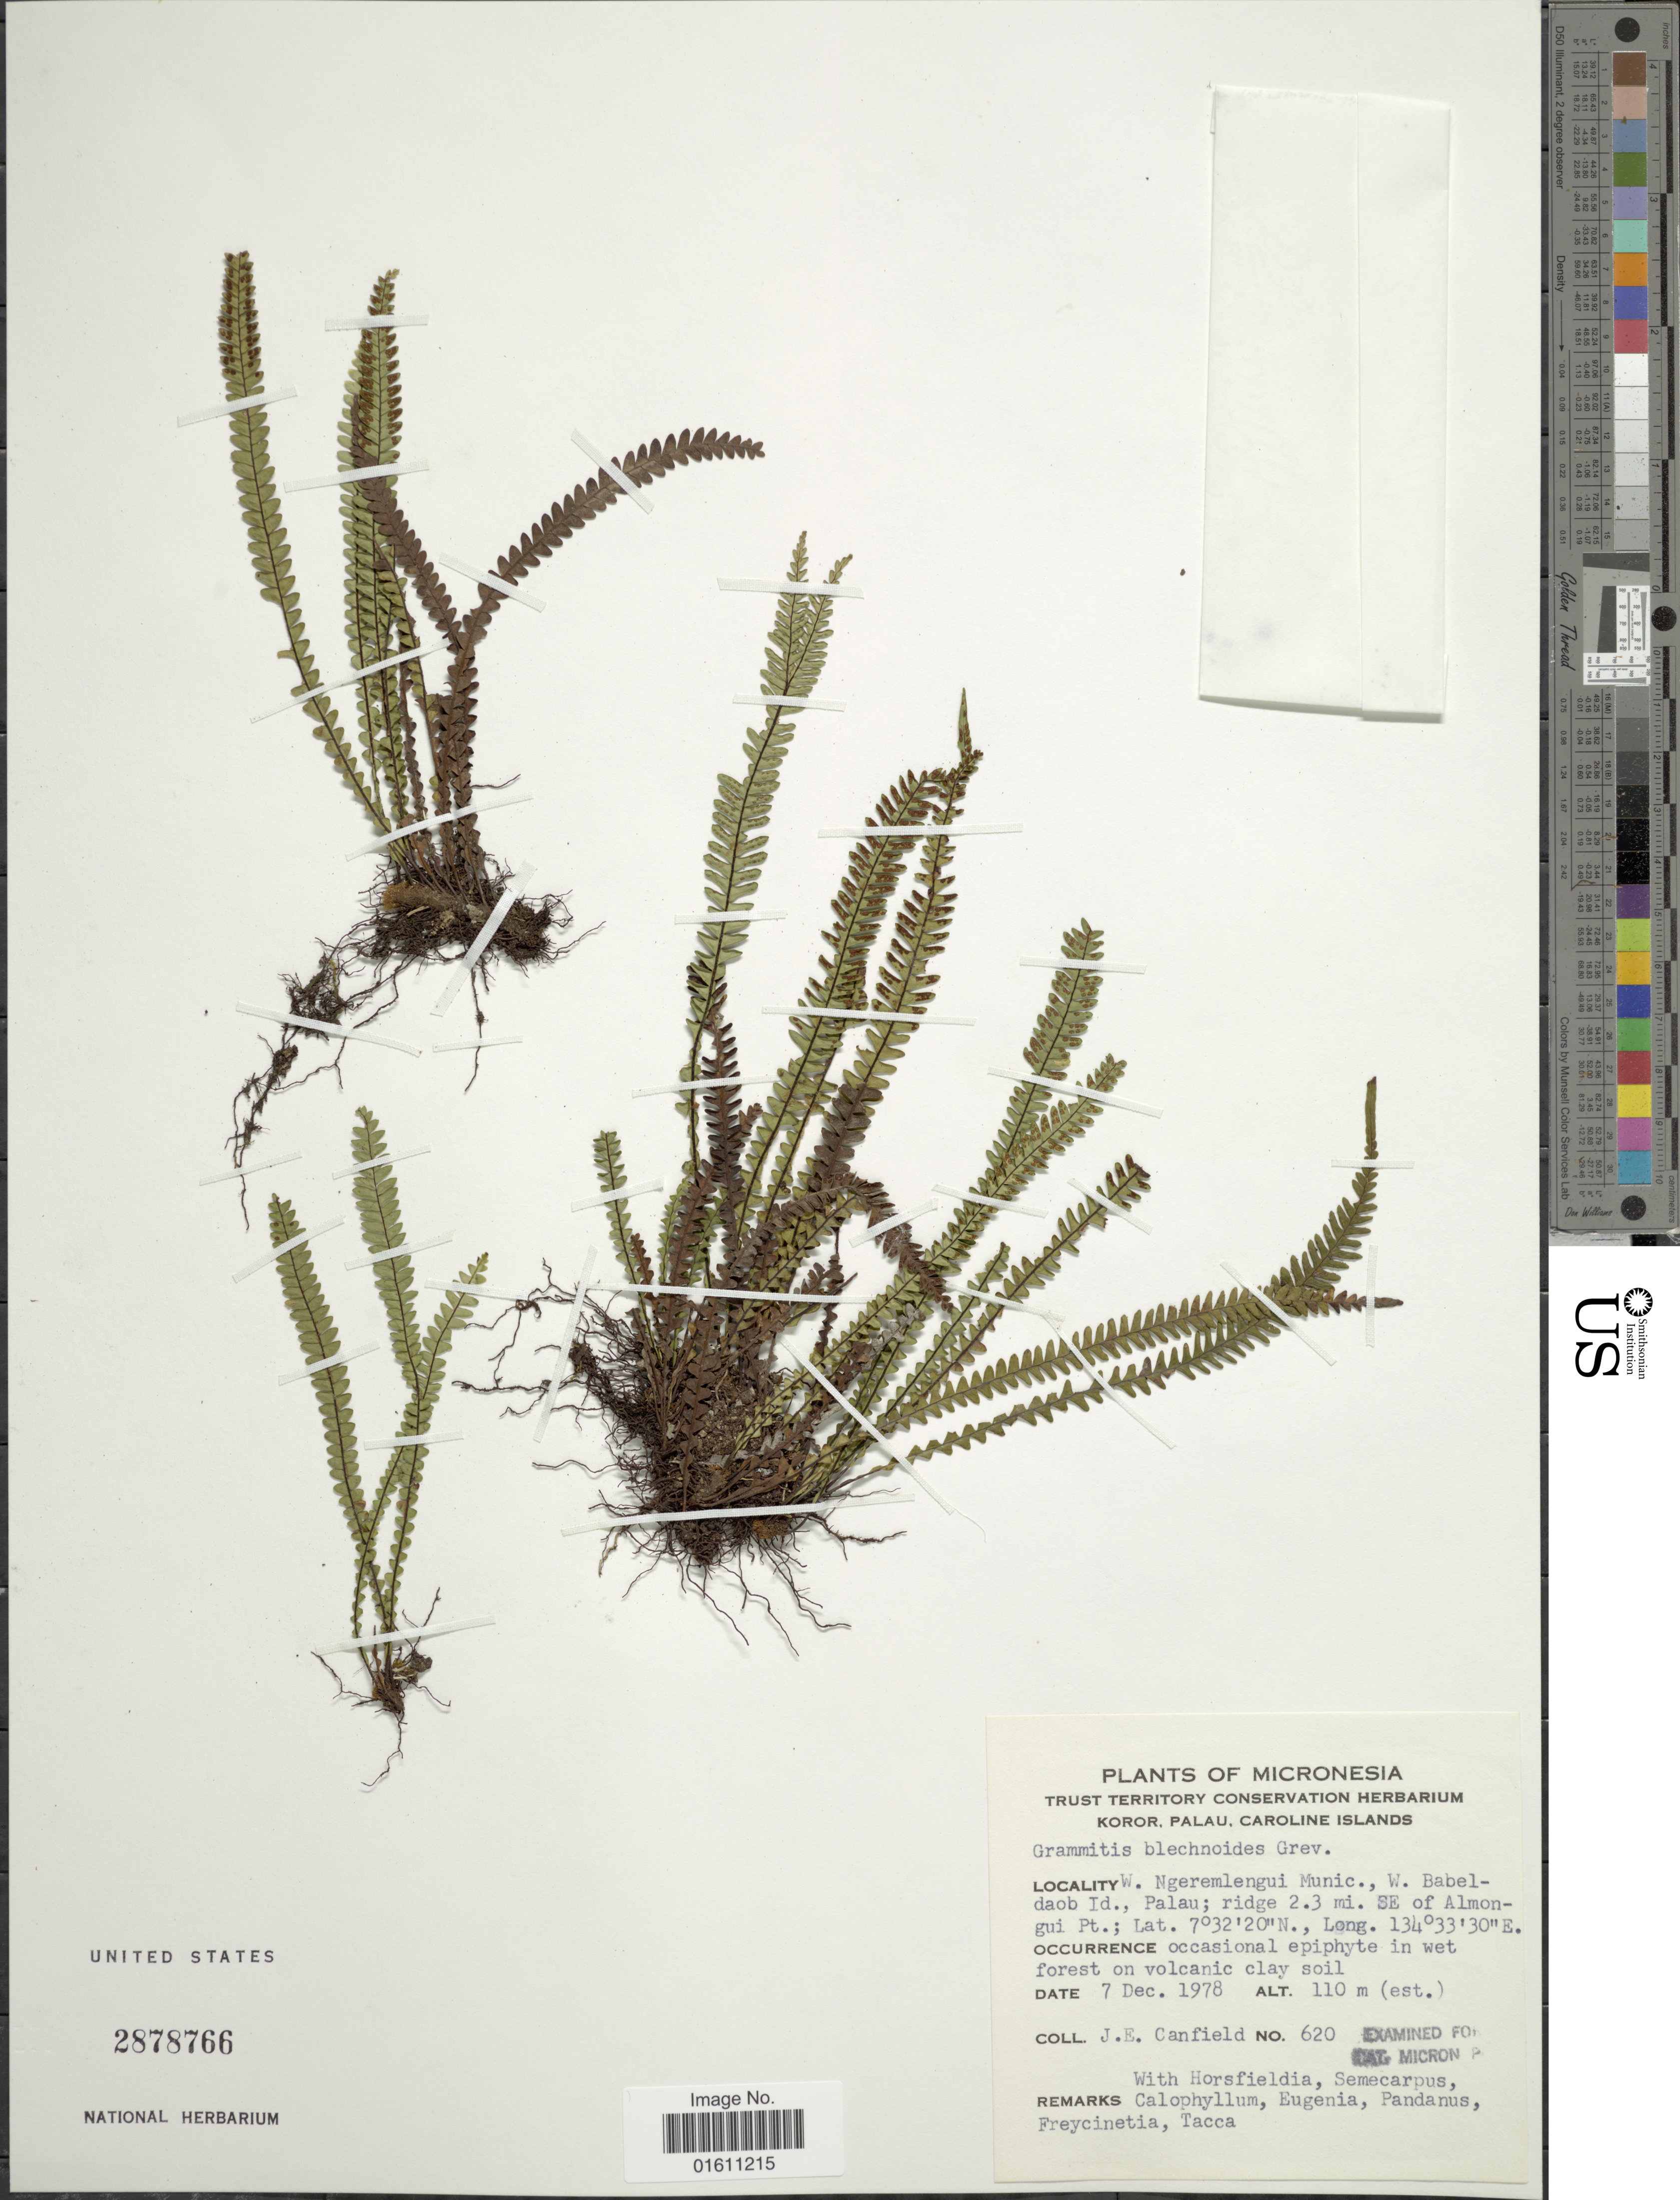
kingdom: Plantae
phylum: Tracheophyta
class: Polypodiopsida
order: Polypodiales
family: Polypodiaceae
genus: Ctenopterella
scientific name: Ctenopterella blechnoides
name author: (Grev.) Parris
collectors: J. E. Canfield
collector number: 620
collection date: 1978-12-07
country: Palau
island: Babeldaob [Babelthuap]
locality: Micornesia. W. Ngeremlengui Munic., W. Babeldaob Id., Palau; ridge 2.3 mi. SE of Almongui Pt.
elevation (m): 110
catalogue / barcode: US 2878766